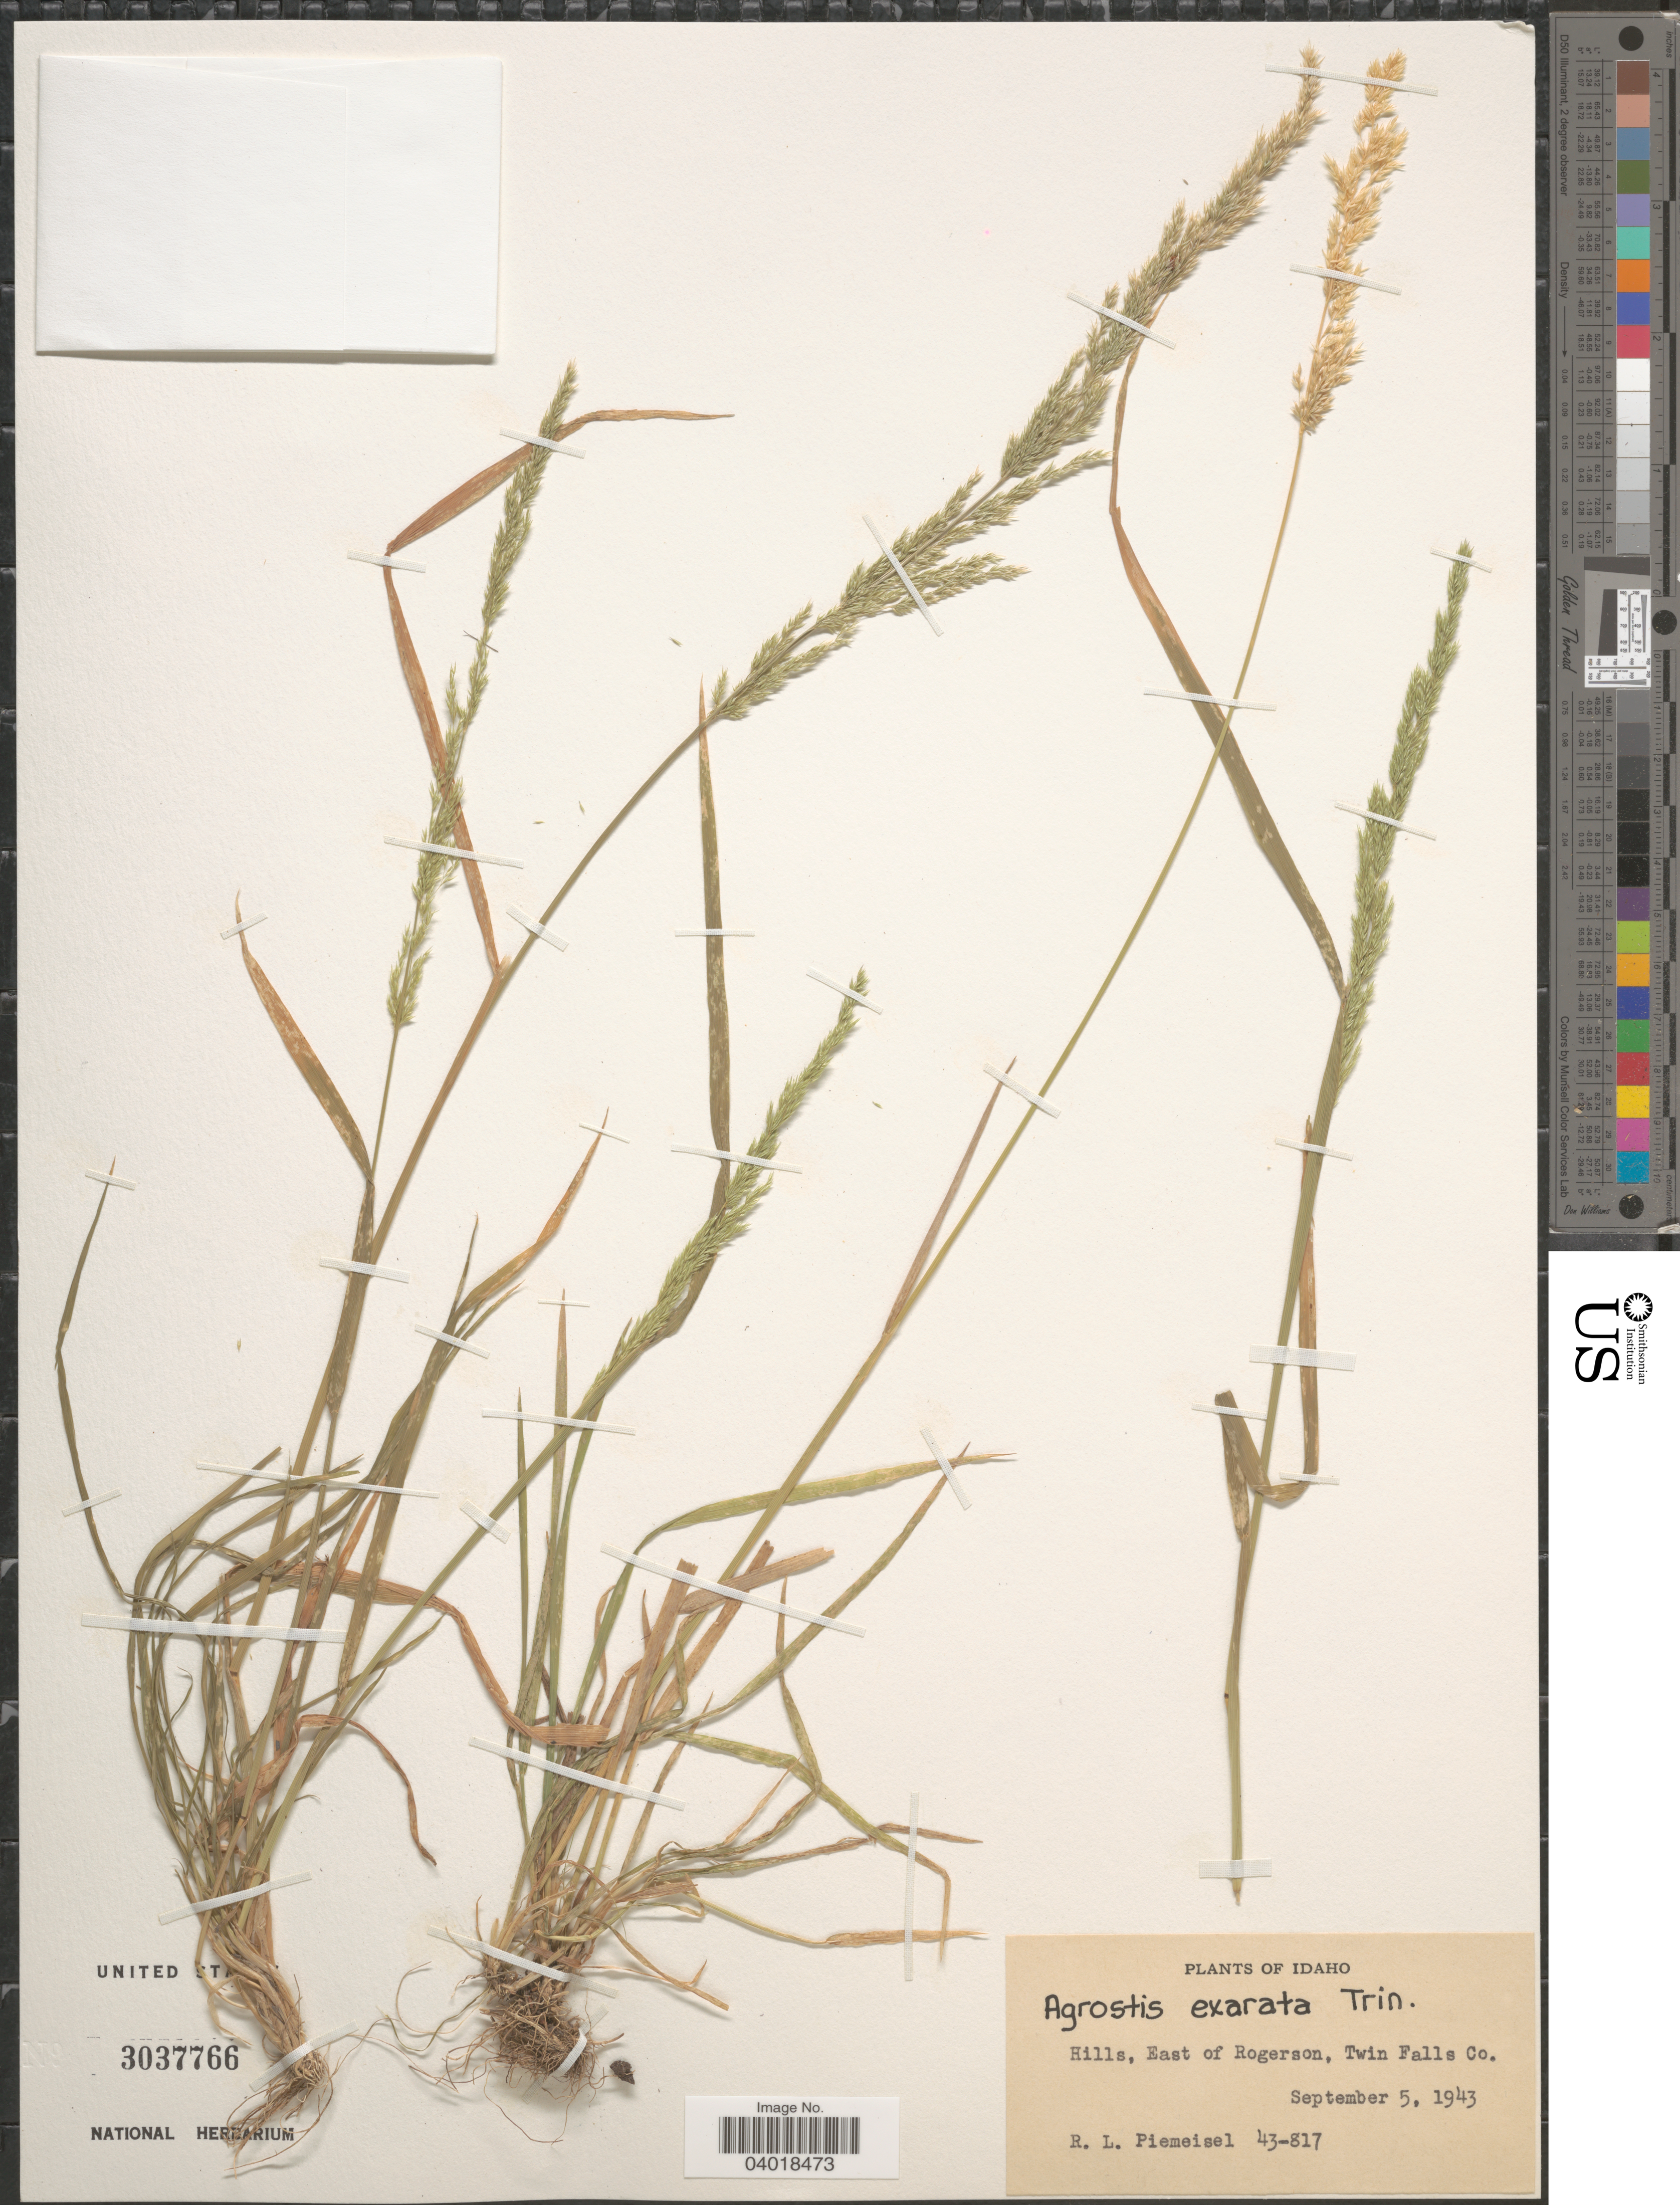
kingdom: Plantae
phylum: Tracheophyta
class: Liliopsida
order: Poales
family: Poaceae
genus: Agrostis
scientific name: Agrostis exarata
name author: Trin.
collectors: R. L. Piemeisel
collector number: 43-817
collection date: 1943-09-05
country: United States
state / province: Idaho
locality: Hills, East of Rogerson, Twin Falls Co.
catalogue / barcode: US 3037766